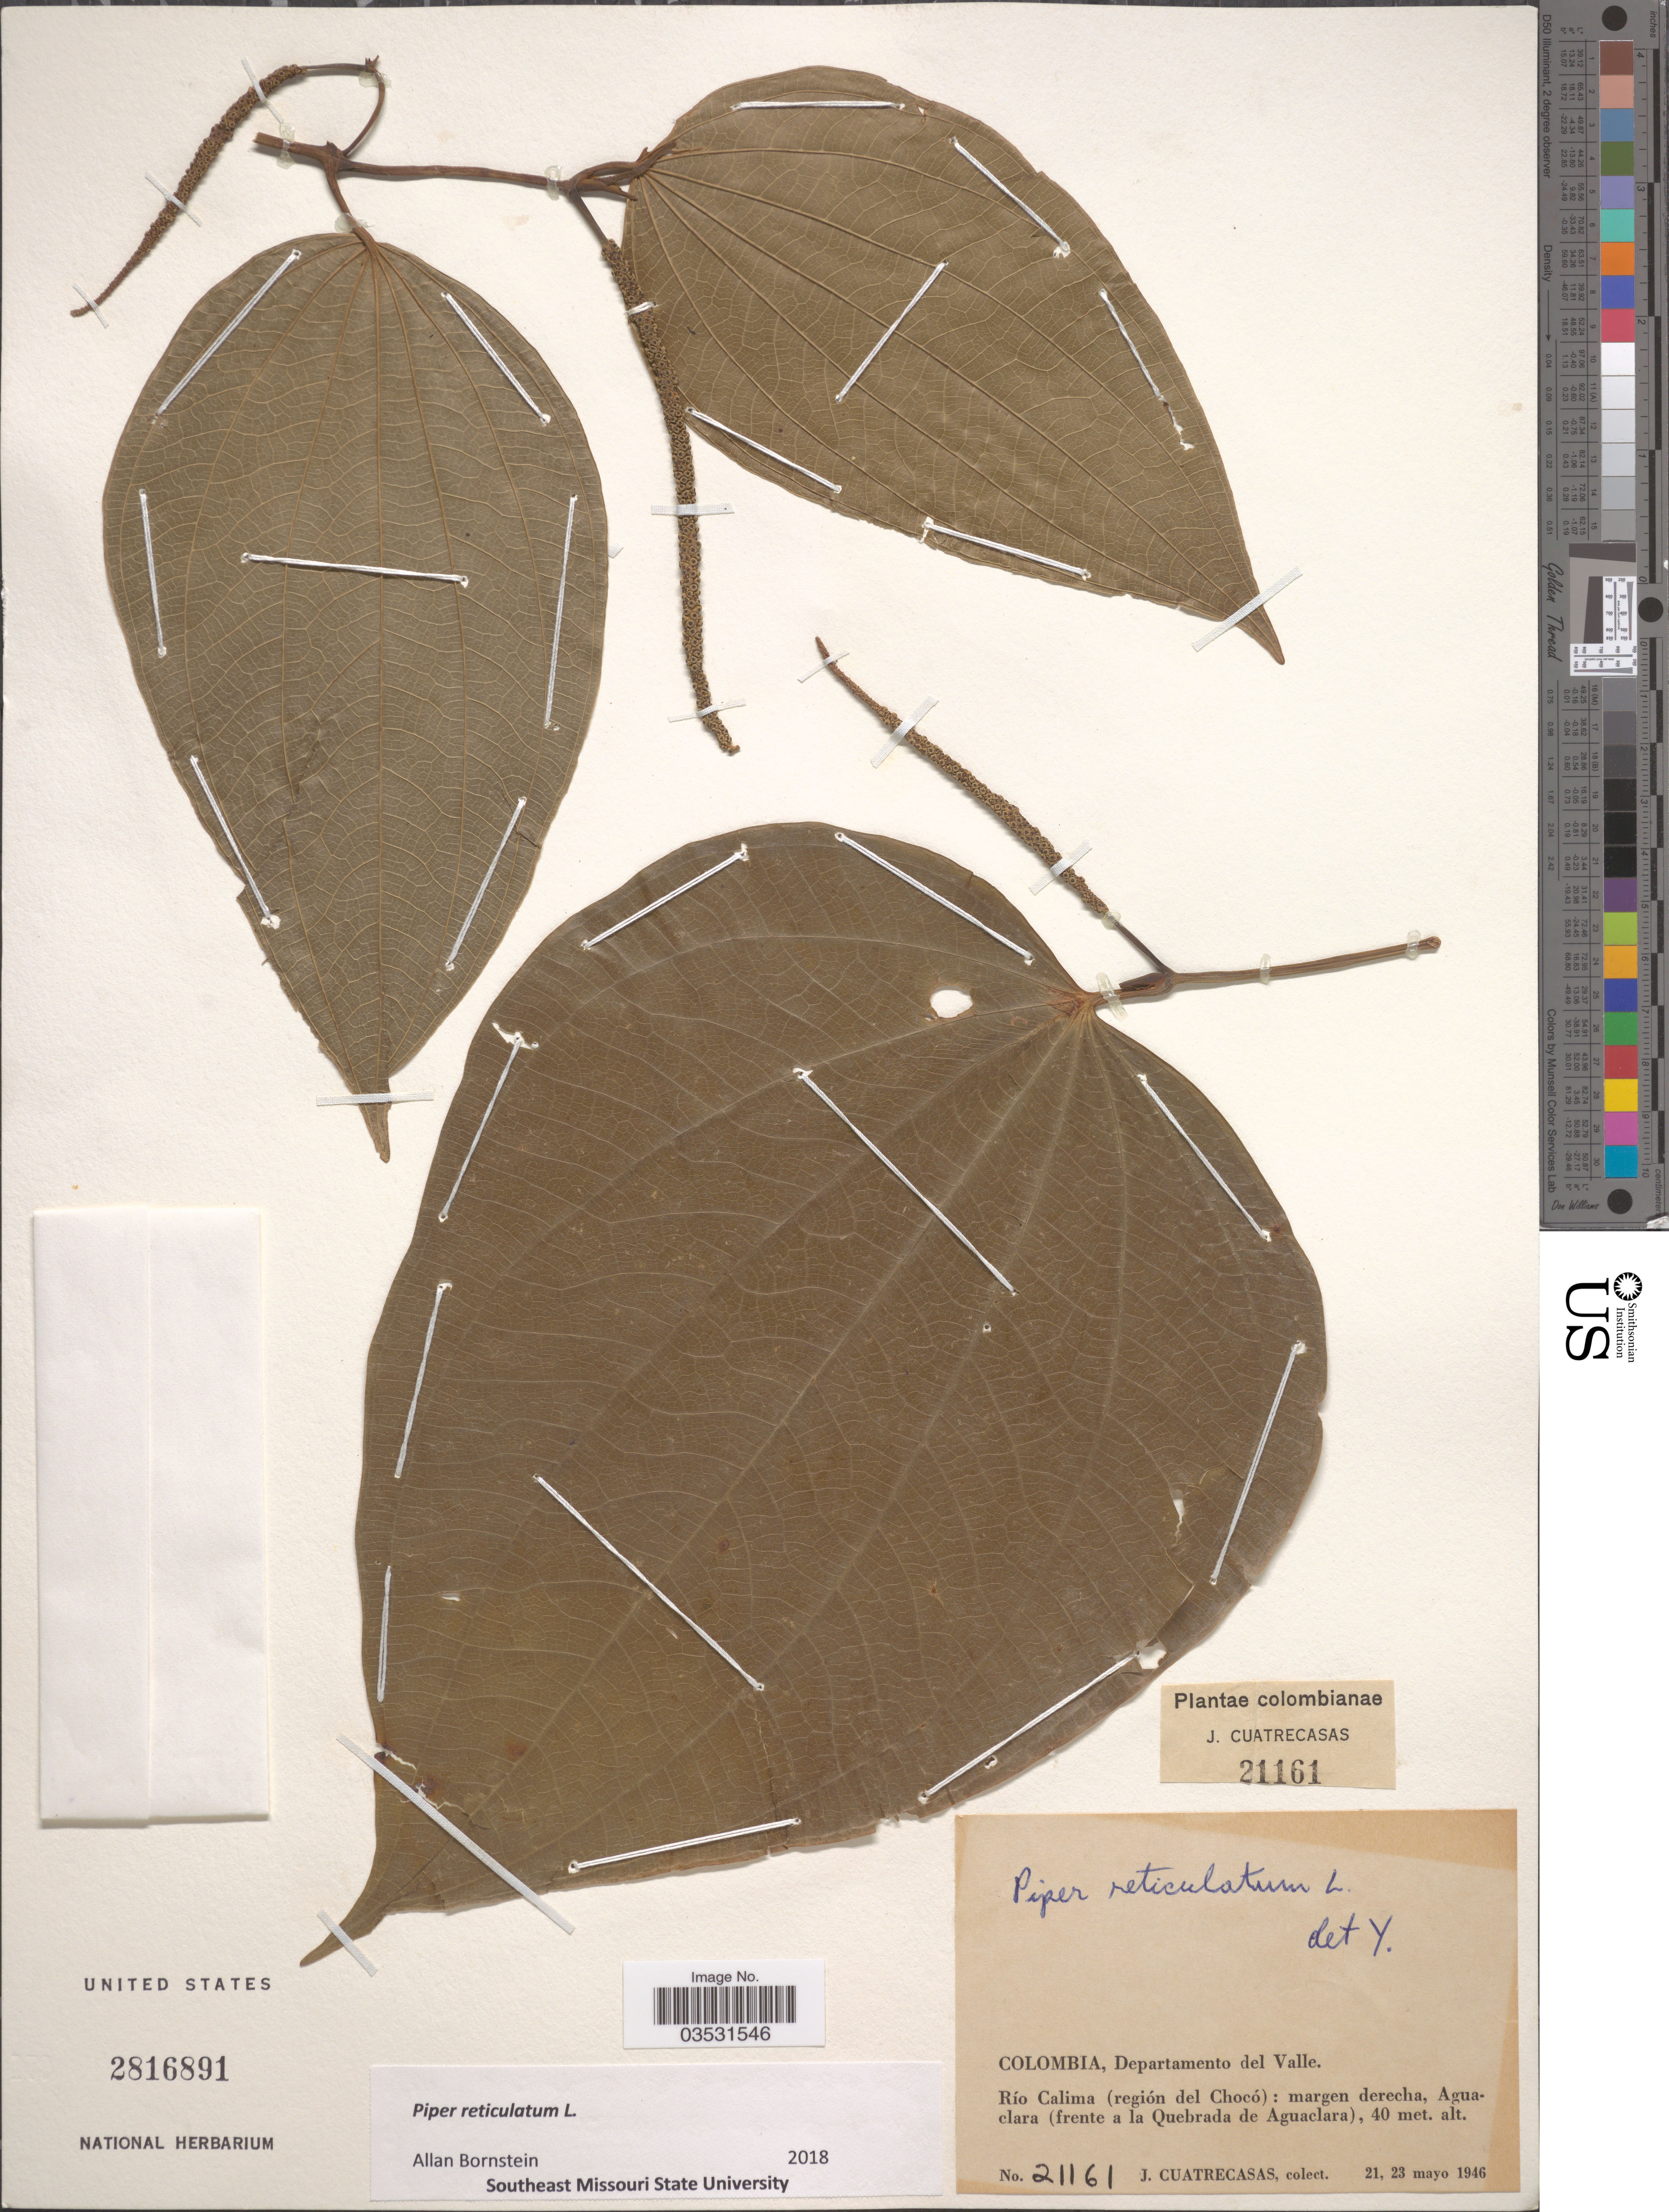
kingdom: Plantae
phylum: Tracheophyta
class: Magnoliopsida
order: Piperales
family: Piperaceae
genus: Piper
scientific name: Piper reticulatum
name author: L.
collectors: J. Cuatrecasas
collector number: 21161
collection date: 1946-05-21/1946-05-23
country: Colombia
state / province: Valle del Cauca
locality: Departamento del Valle. Río Calima (región del Chocó): margen derecha, Aguaclara (frente a la Quebrada de Aguaclara).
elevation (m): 40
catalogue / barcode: US 2816891